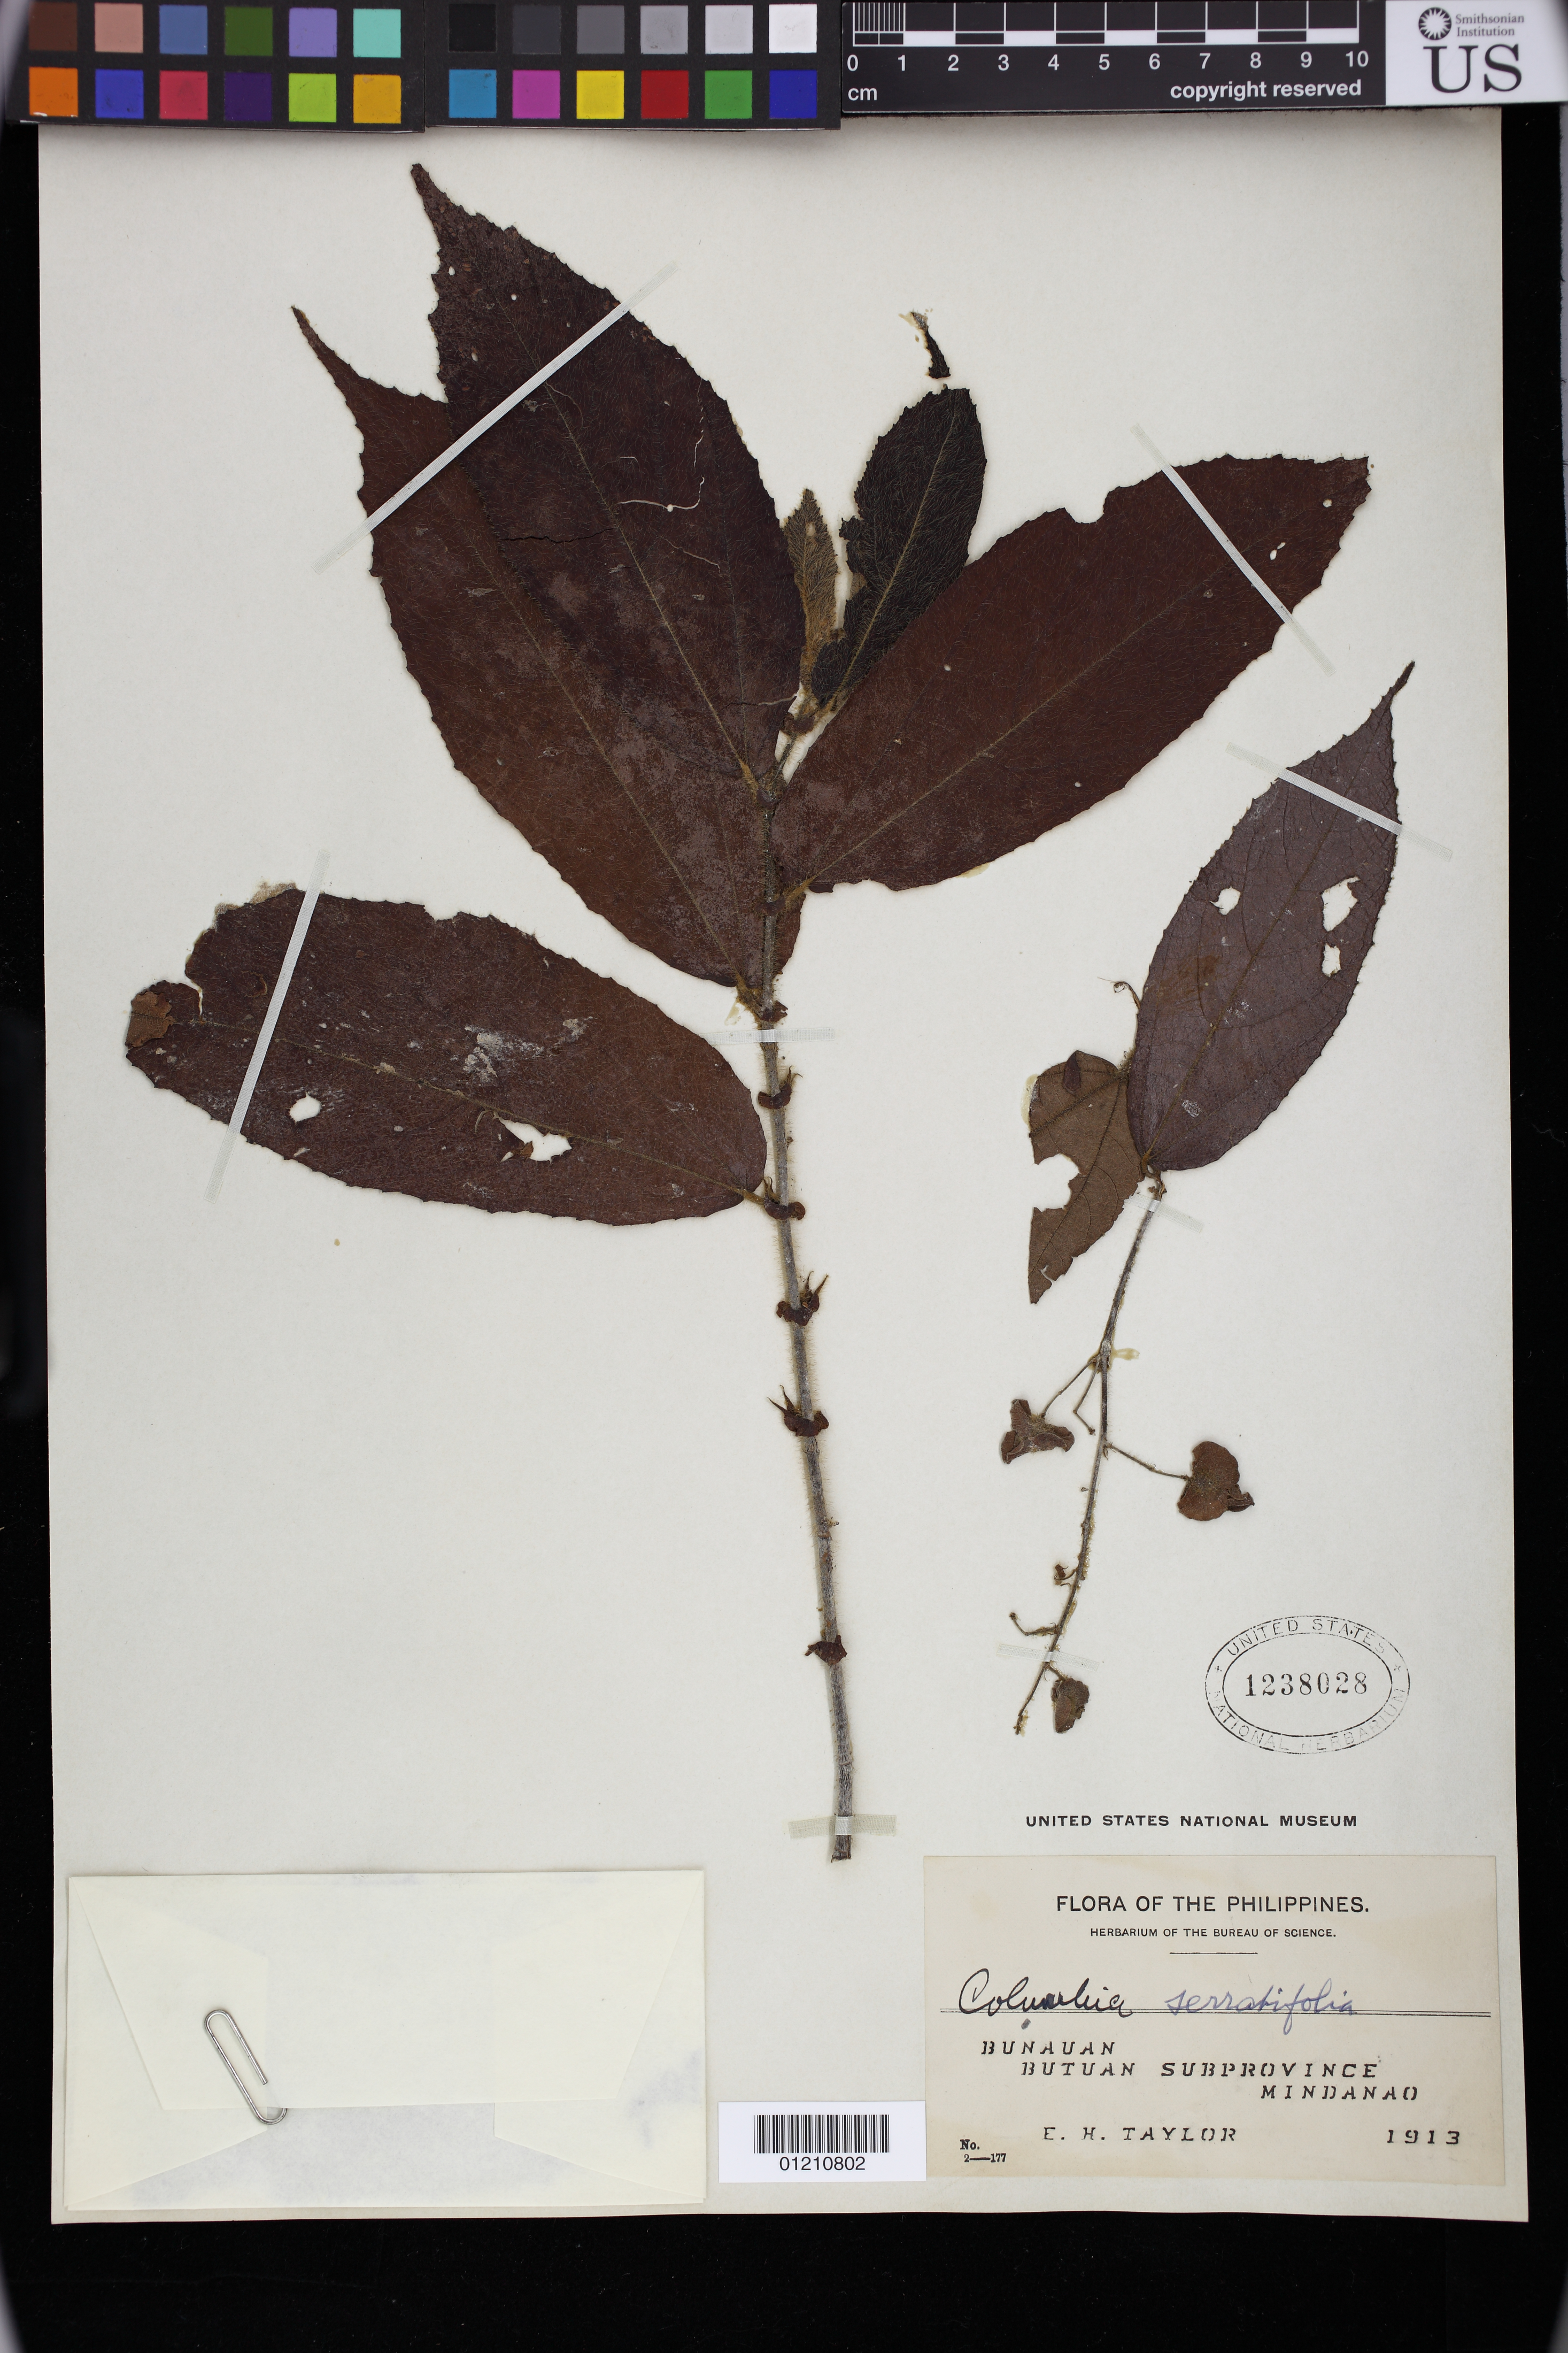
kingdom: Plantae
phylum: Tracheophyta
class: Magnoliopsida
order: Malvales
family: Malvaceae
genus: Colona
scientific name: Colona serratifolia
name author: Cav.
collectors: E. H. Taylor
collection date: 1913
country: Philippines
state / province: Caraga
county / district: Agusan del Sur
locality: Bunawan (Bunauan)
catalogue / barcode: US 1238028